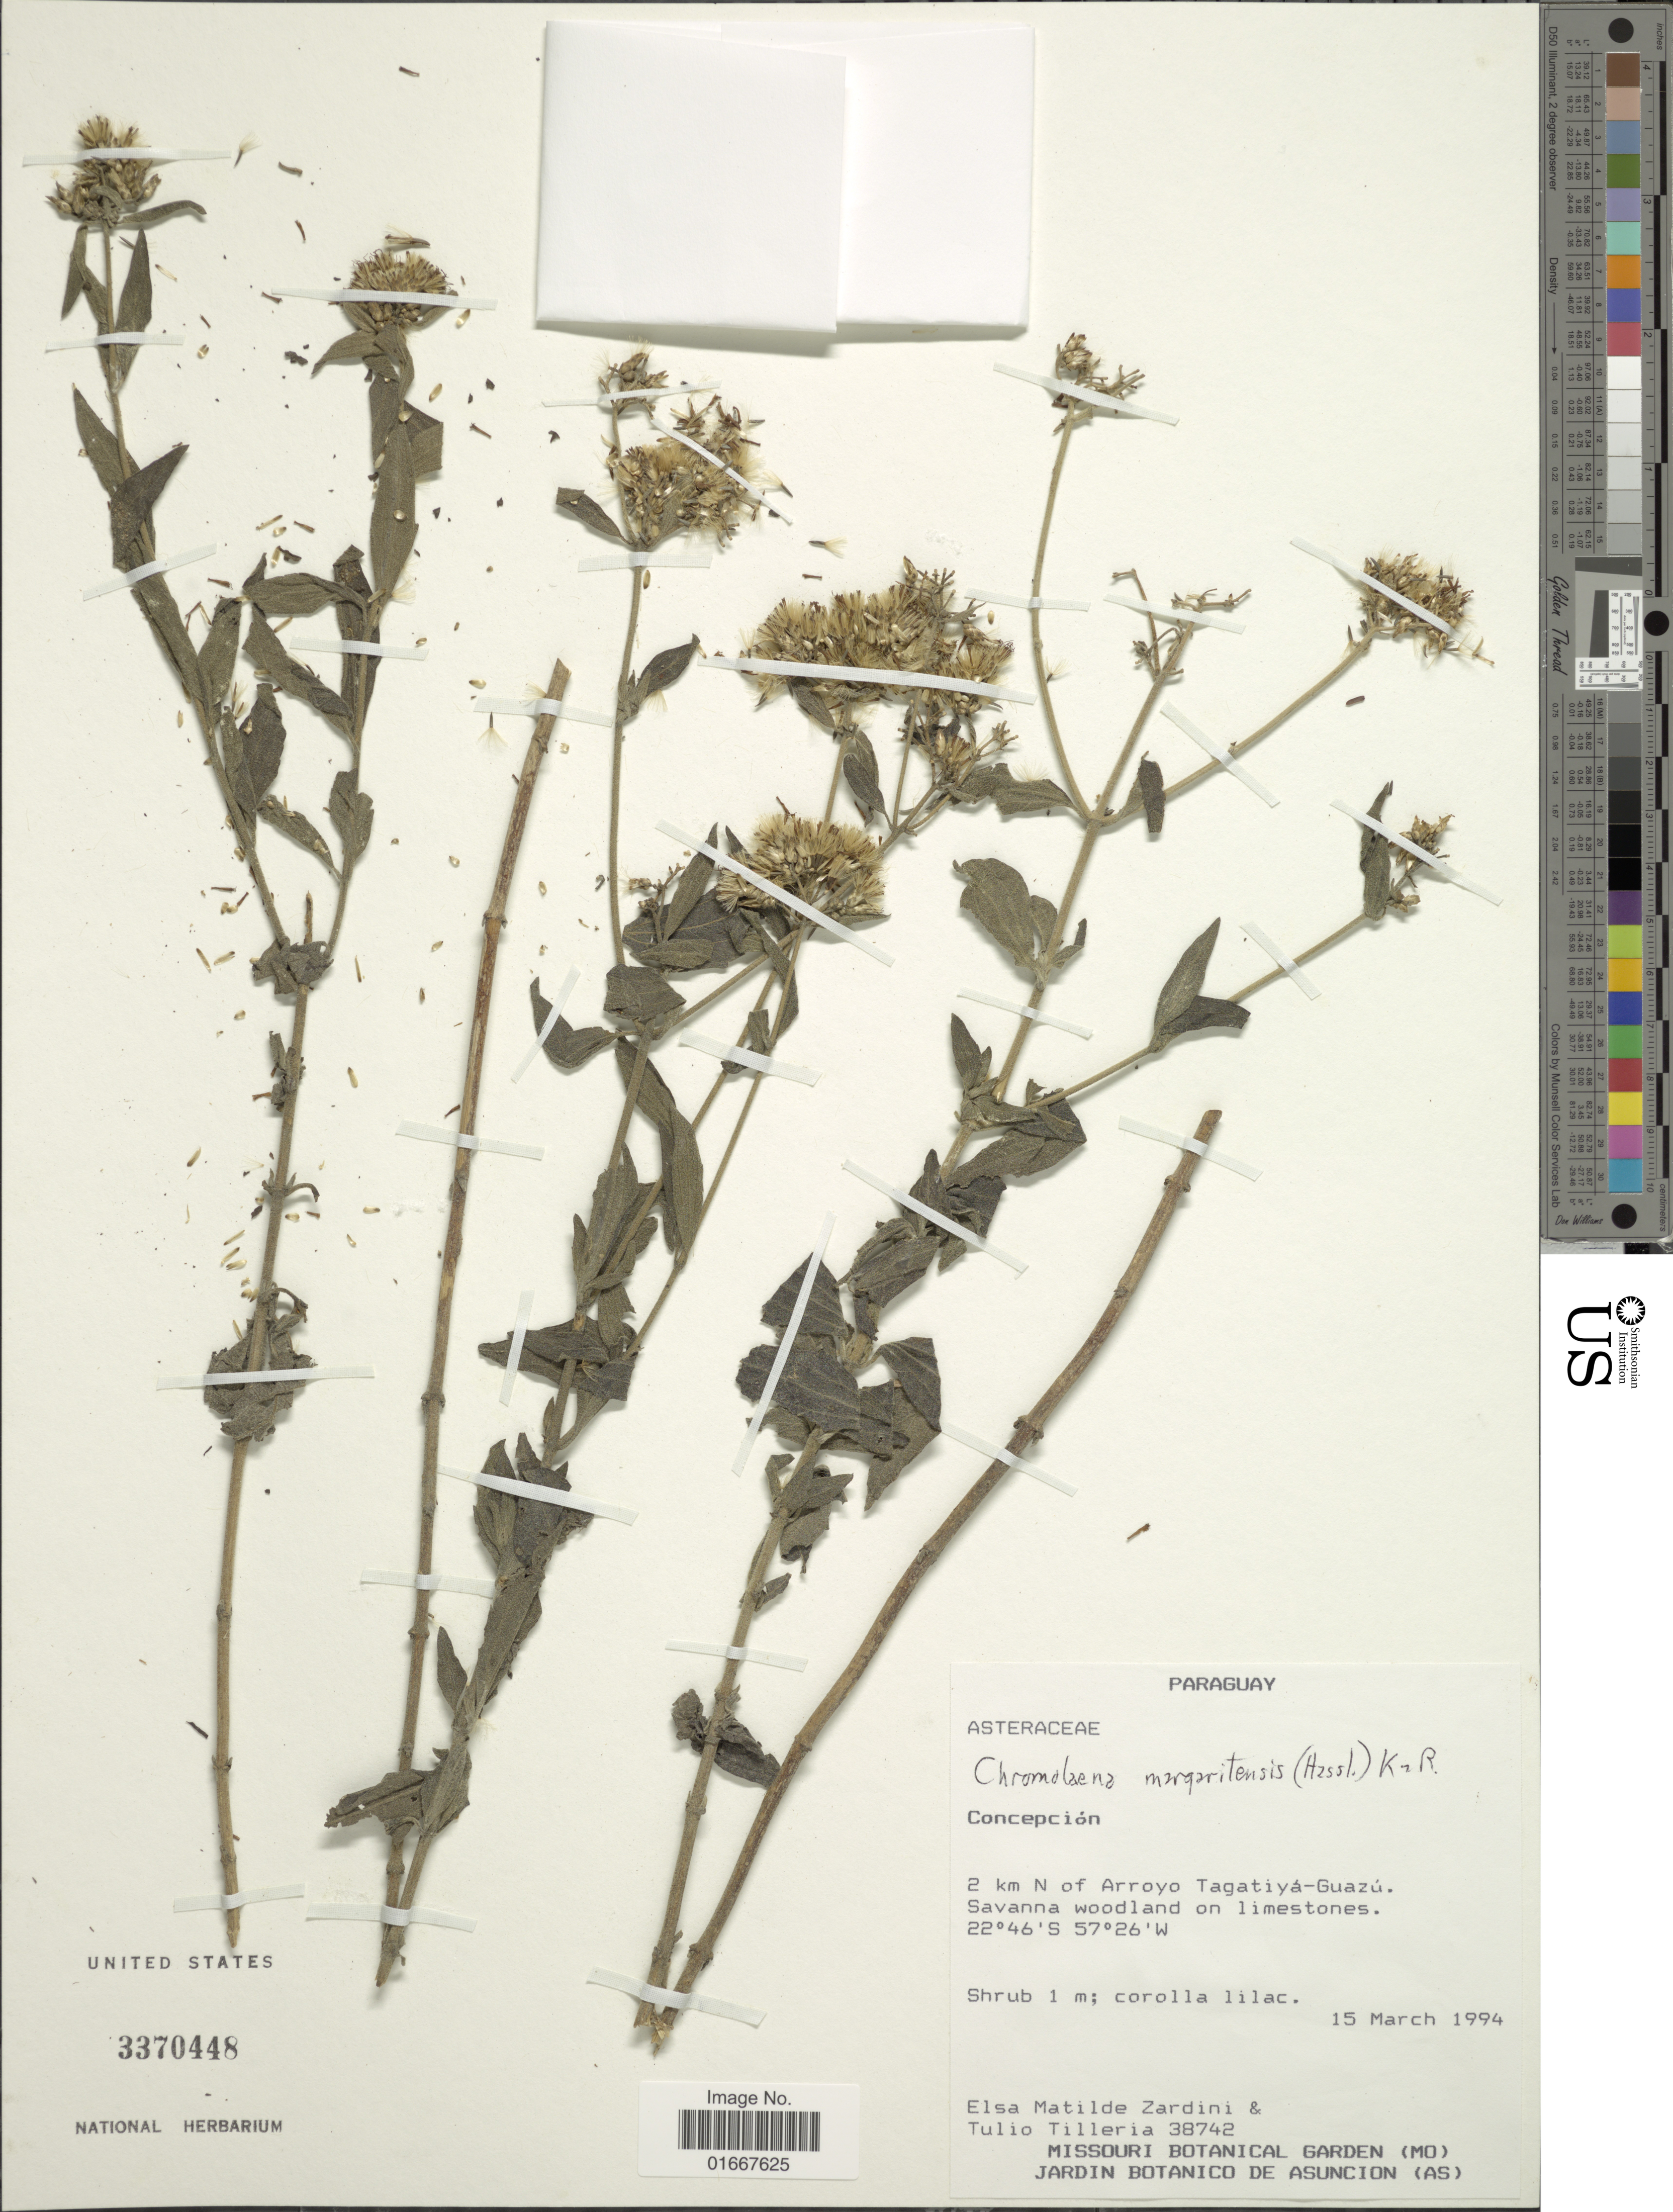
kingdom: Plantae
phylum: Tracheophyta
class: Magnoliopsida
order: Asterales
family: Asteraceae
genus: Chromolaena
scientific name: Chromolaena margaritensis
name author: (Hassl.) R.M. King & H. Rob.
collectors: E. M. Zardini & T. Tilleria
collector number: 38742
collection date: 1994-03-15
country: Paraguay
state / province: Concepcion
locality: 2 km N of Arroyo Tagatiyá-Guazú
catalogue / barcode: US 3370448